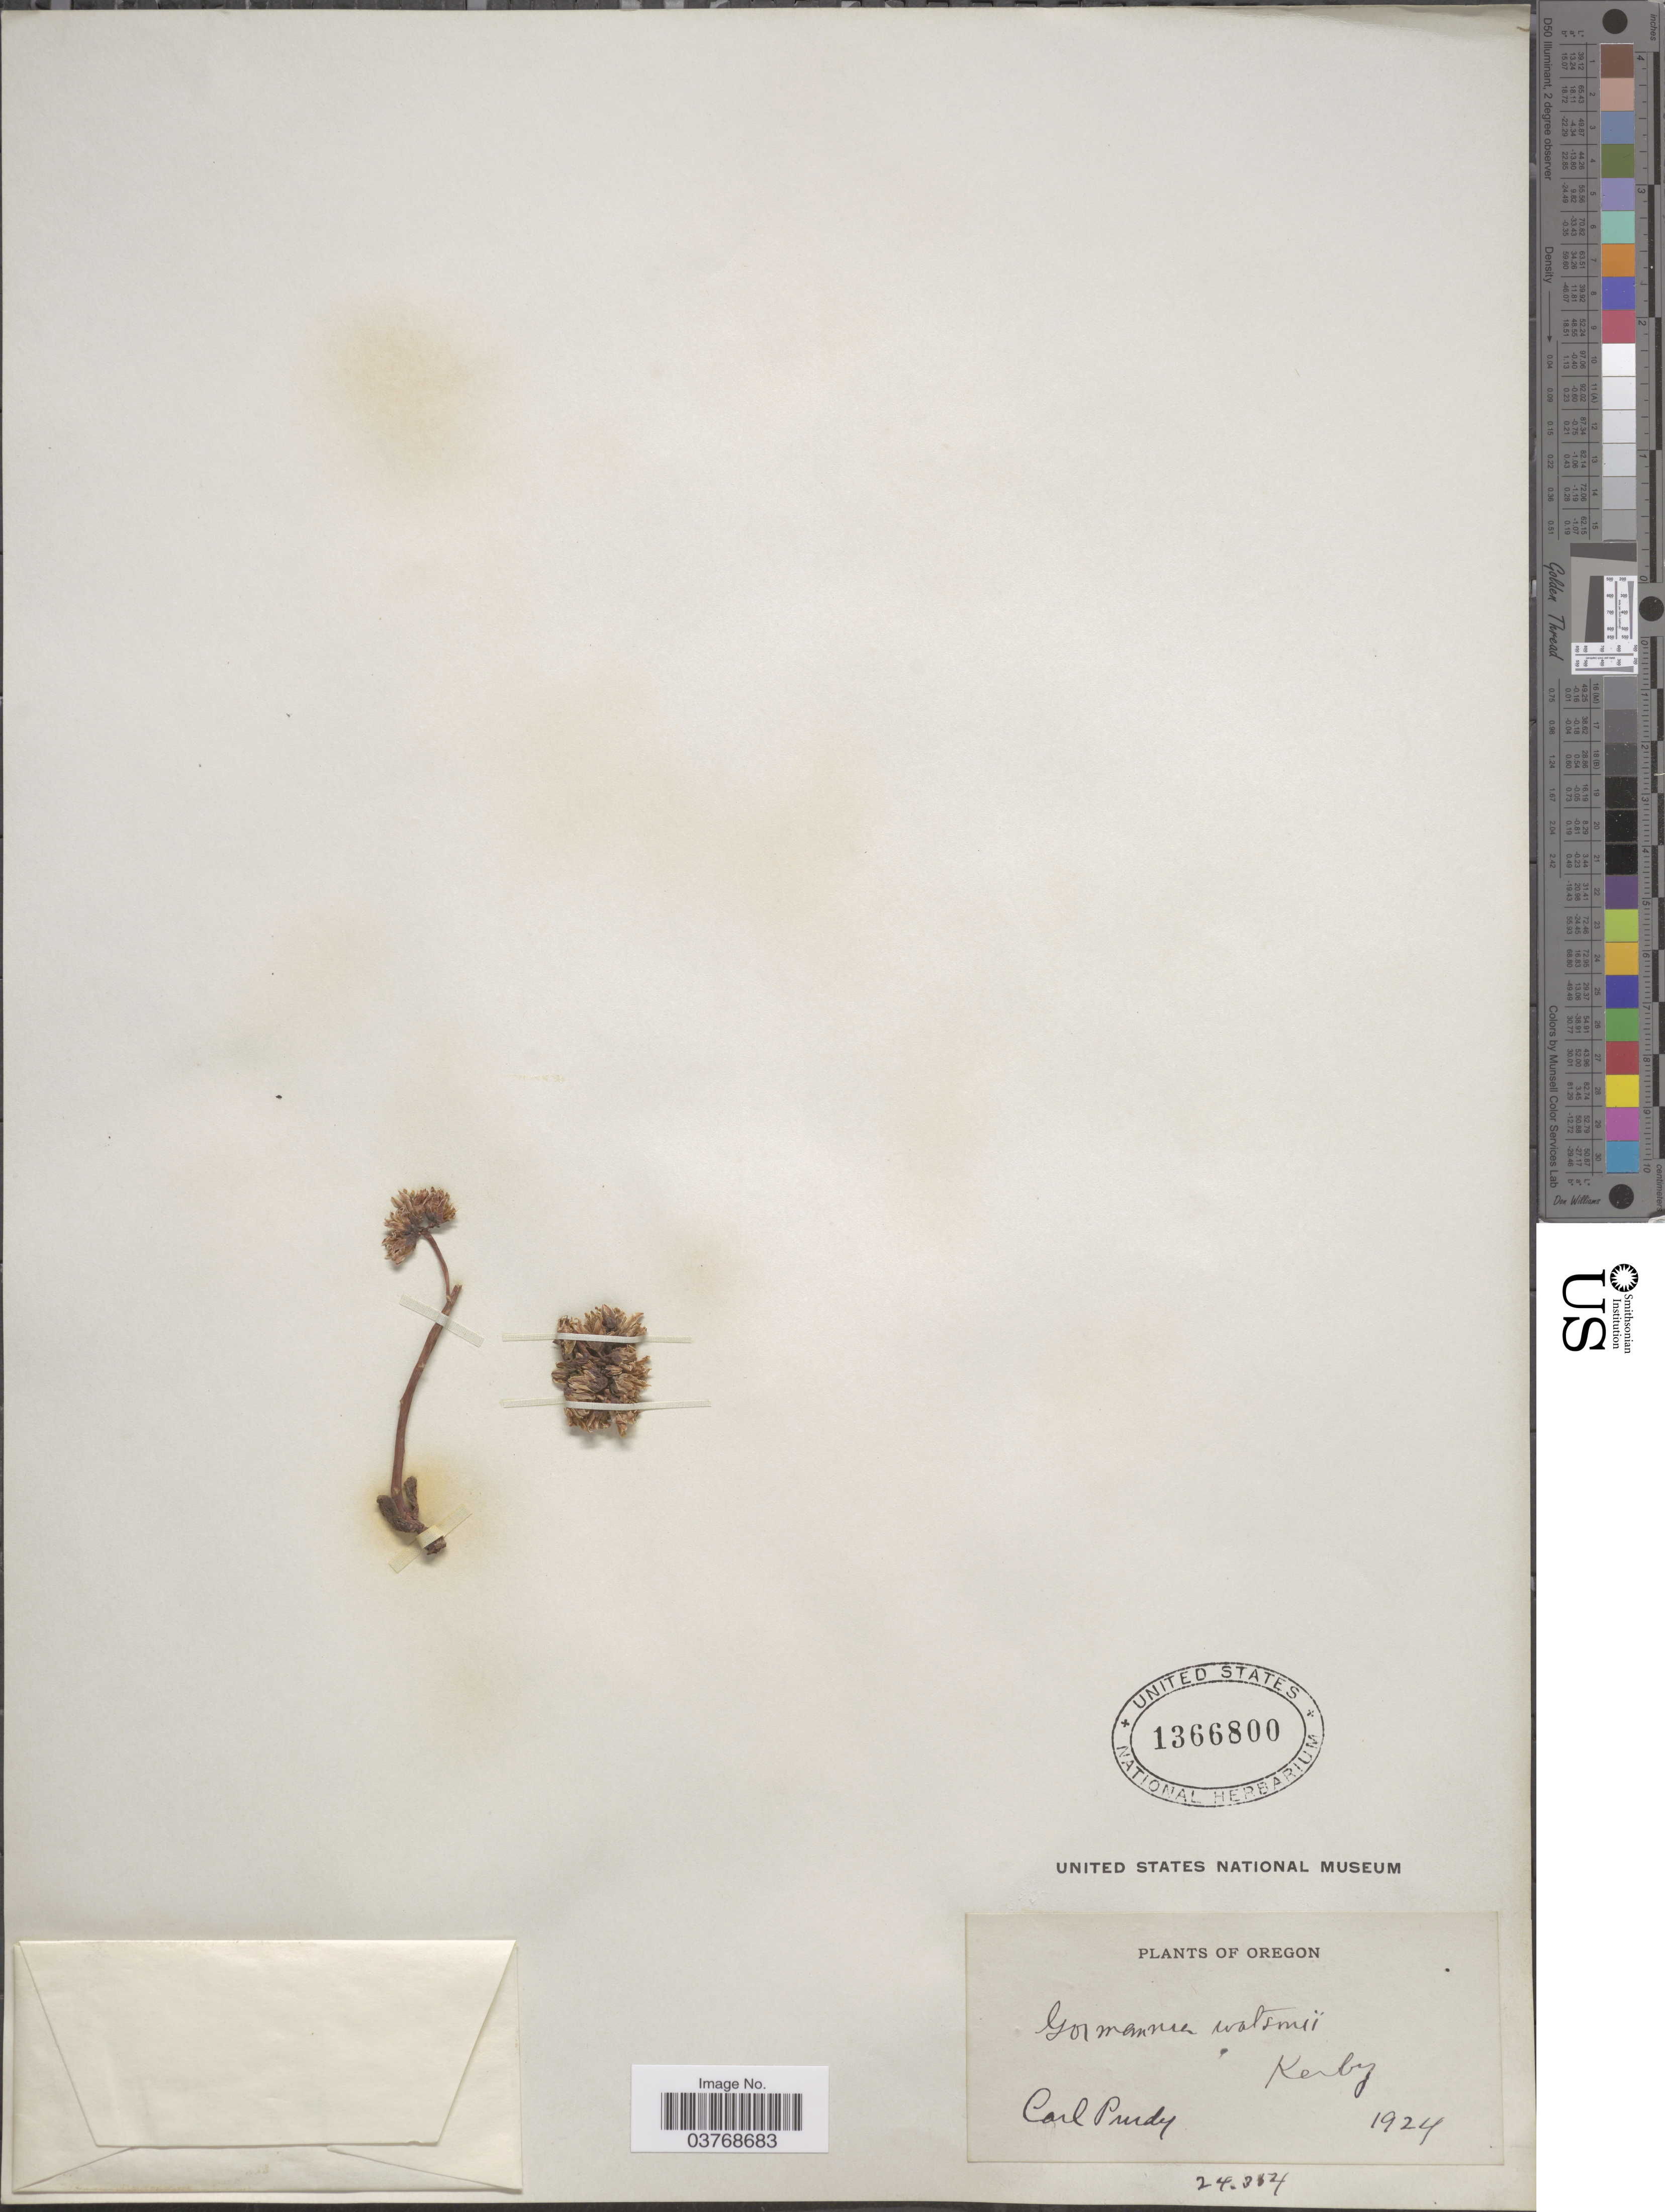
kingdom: Plantae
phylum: Tracheophyta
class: Magnoliopsida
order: Saxifragales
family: Crassulaceae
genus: Sedum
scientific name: Sedum oregonense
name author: (S. Watson) M. Peck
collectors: C. E. Purdy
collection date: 1924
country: United States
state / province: Oregon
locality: Kerby.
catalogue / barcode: US 1366800